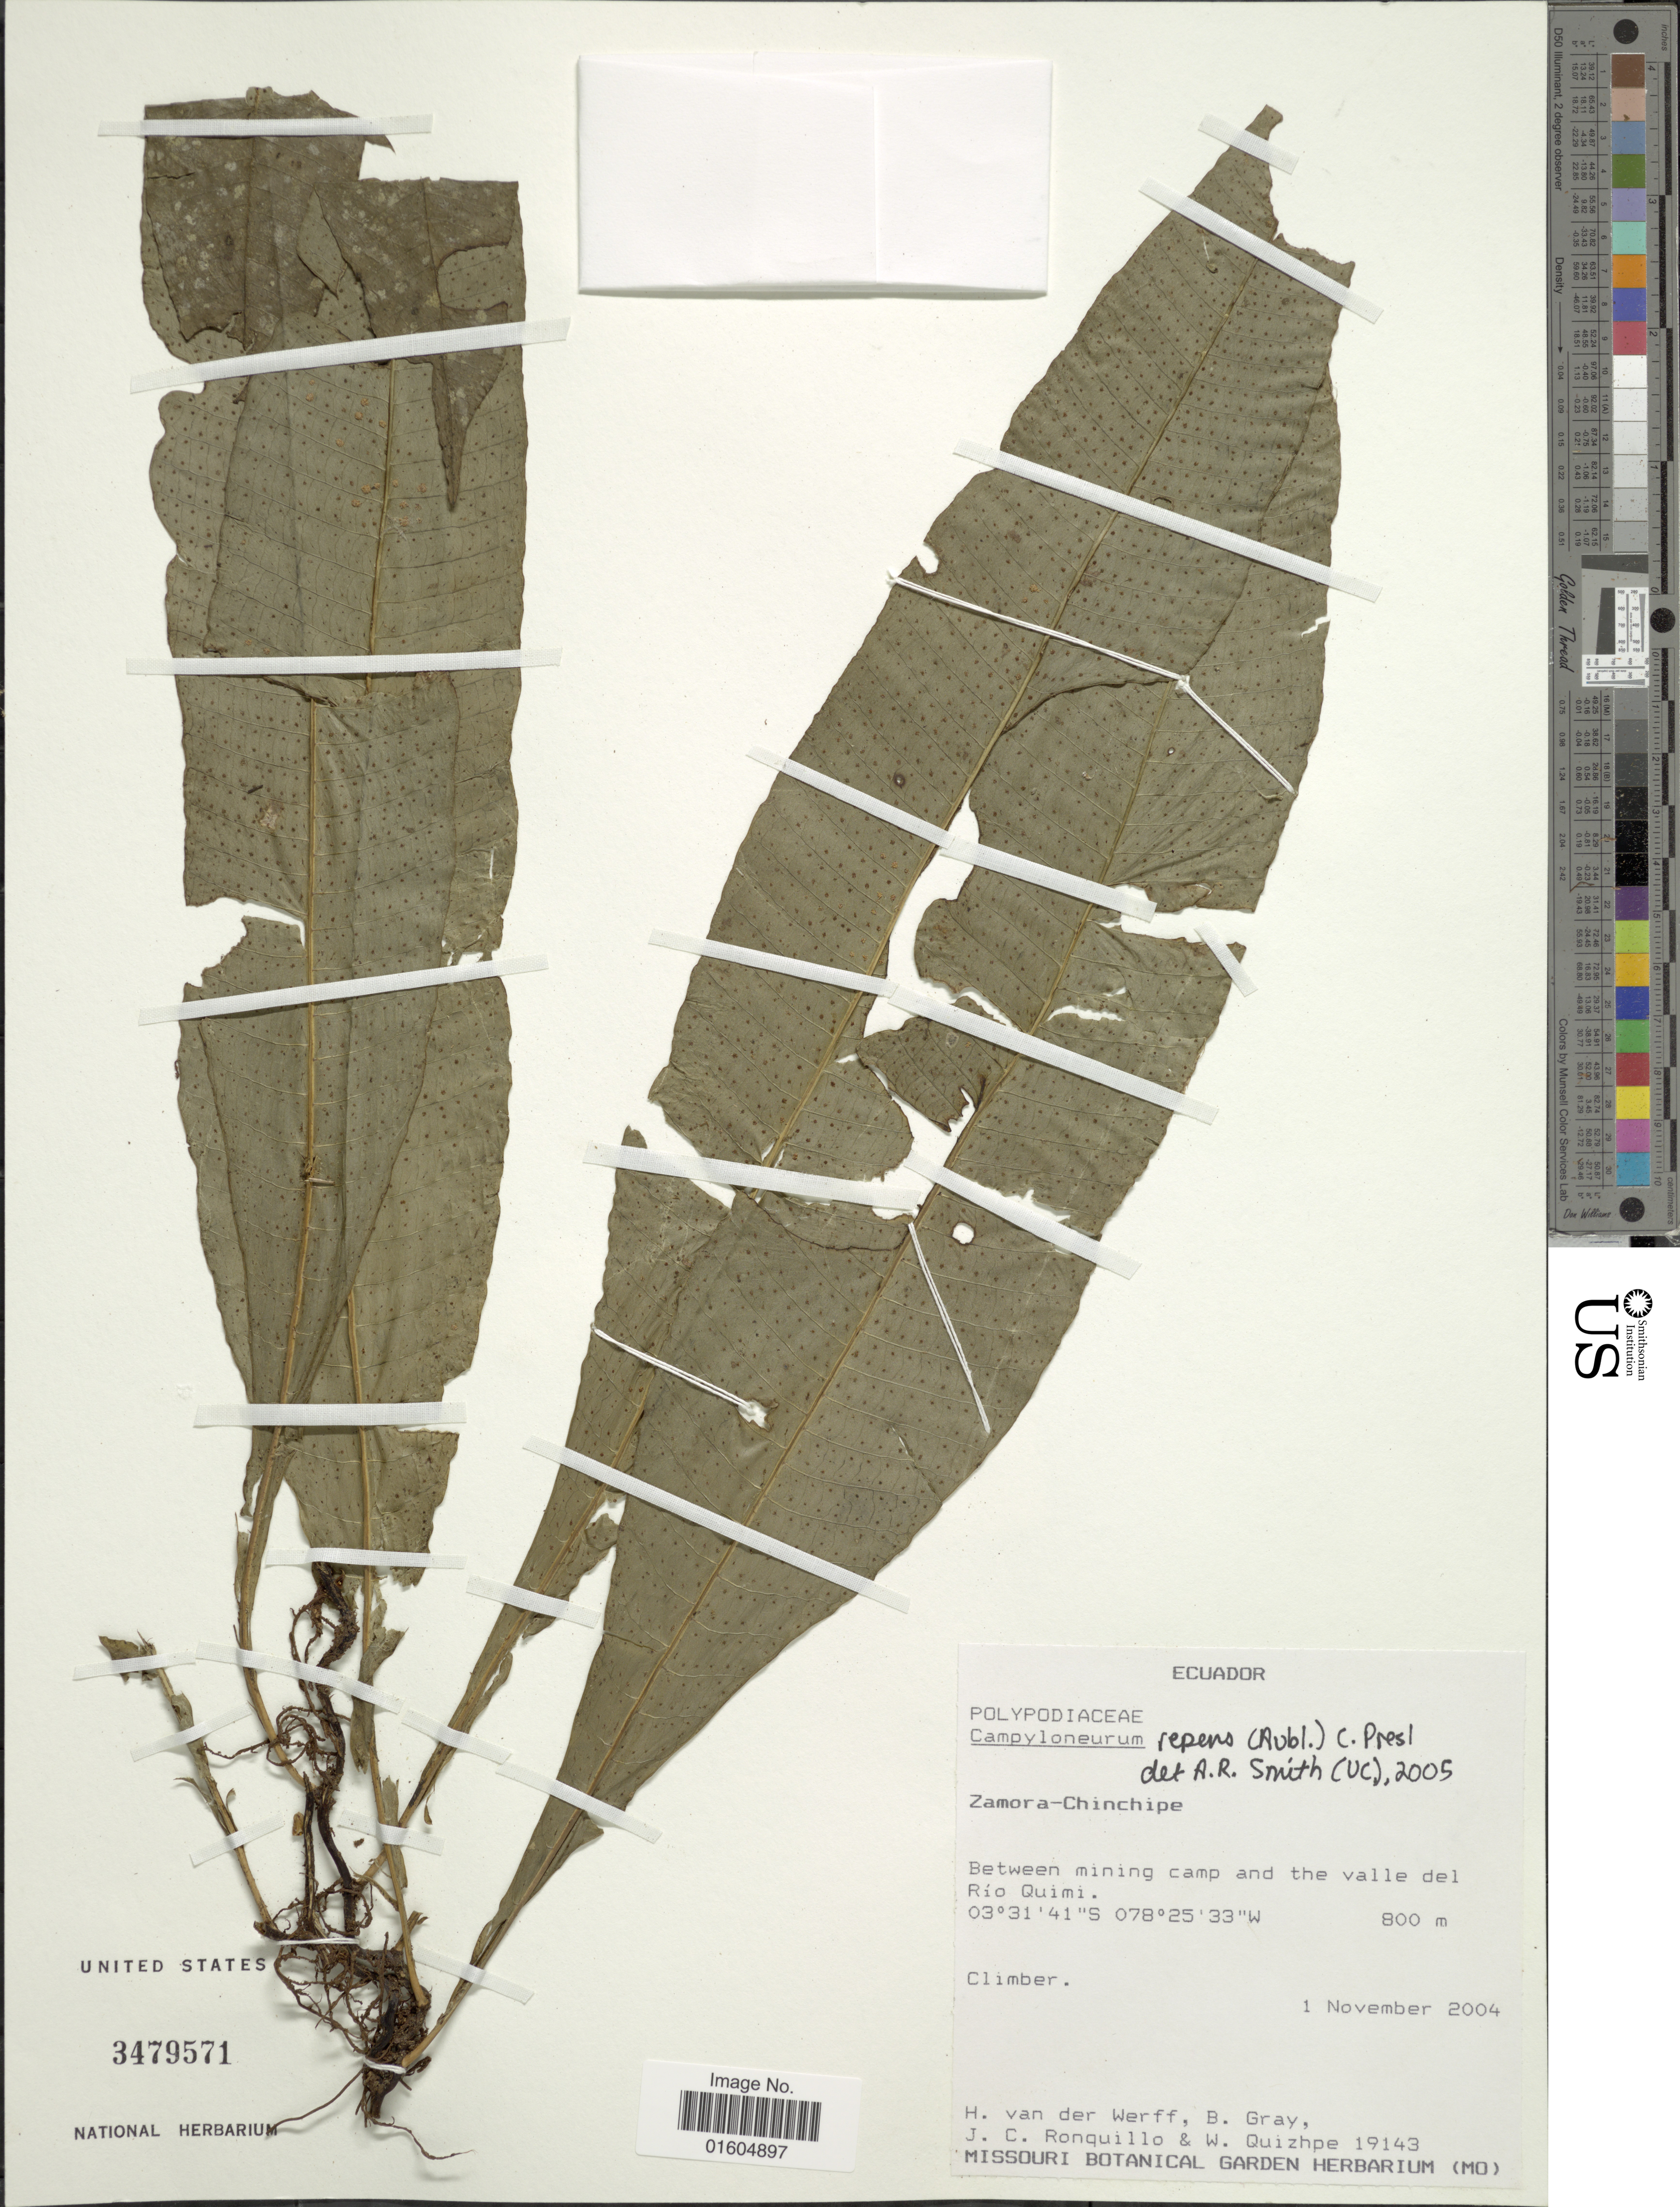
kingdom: Plantae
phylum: Tracheophyta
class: Polypodiopsida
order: Polypodiales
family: Polypodiaceae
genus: Campyloneurum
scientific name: Campyloneurum repens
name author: (Aubl.) C. Presl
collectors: H. van der Werff, B. Gray, J. Ronquillo & W. Quizhpe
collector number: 19143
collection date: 2004-11-01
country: Ecuador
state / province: Zamora-Chinchipe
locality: Ecuador. Zamora-Chinchipe. Between mining camp and the valle del Rio Quimi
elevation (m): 800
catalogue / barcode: US 3479571